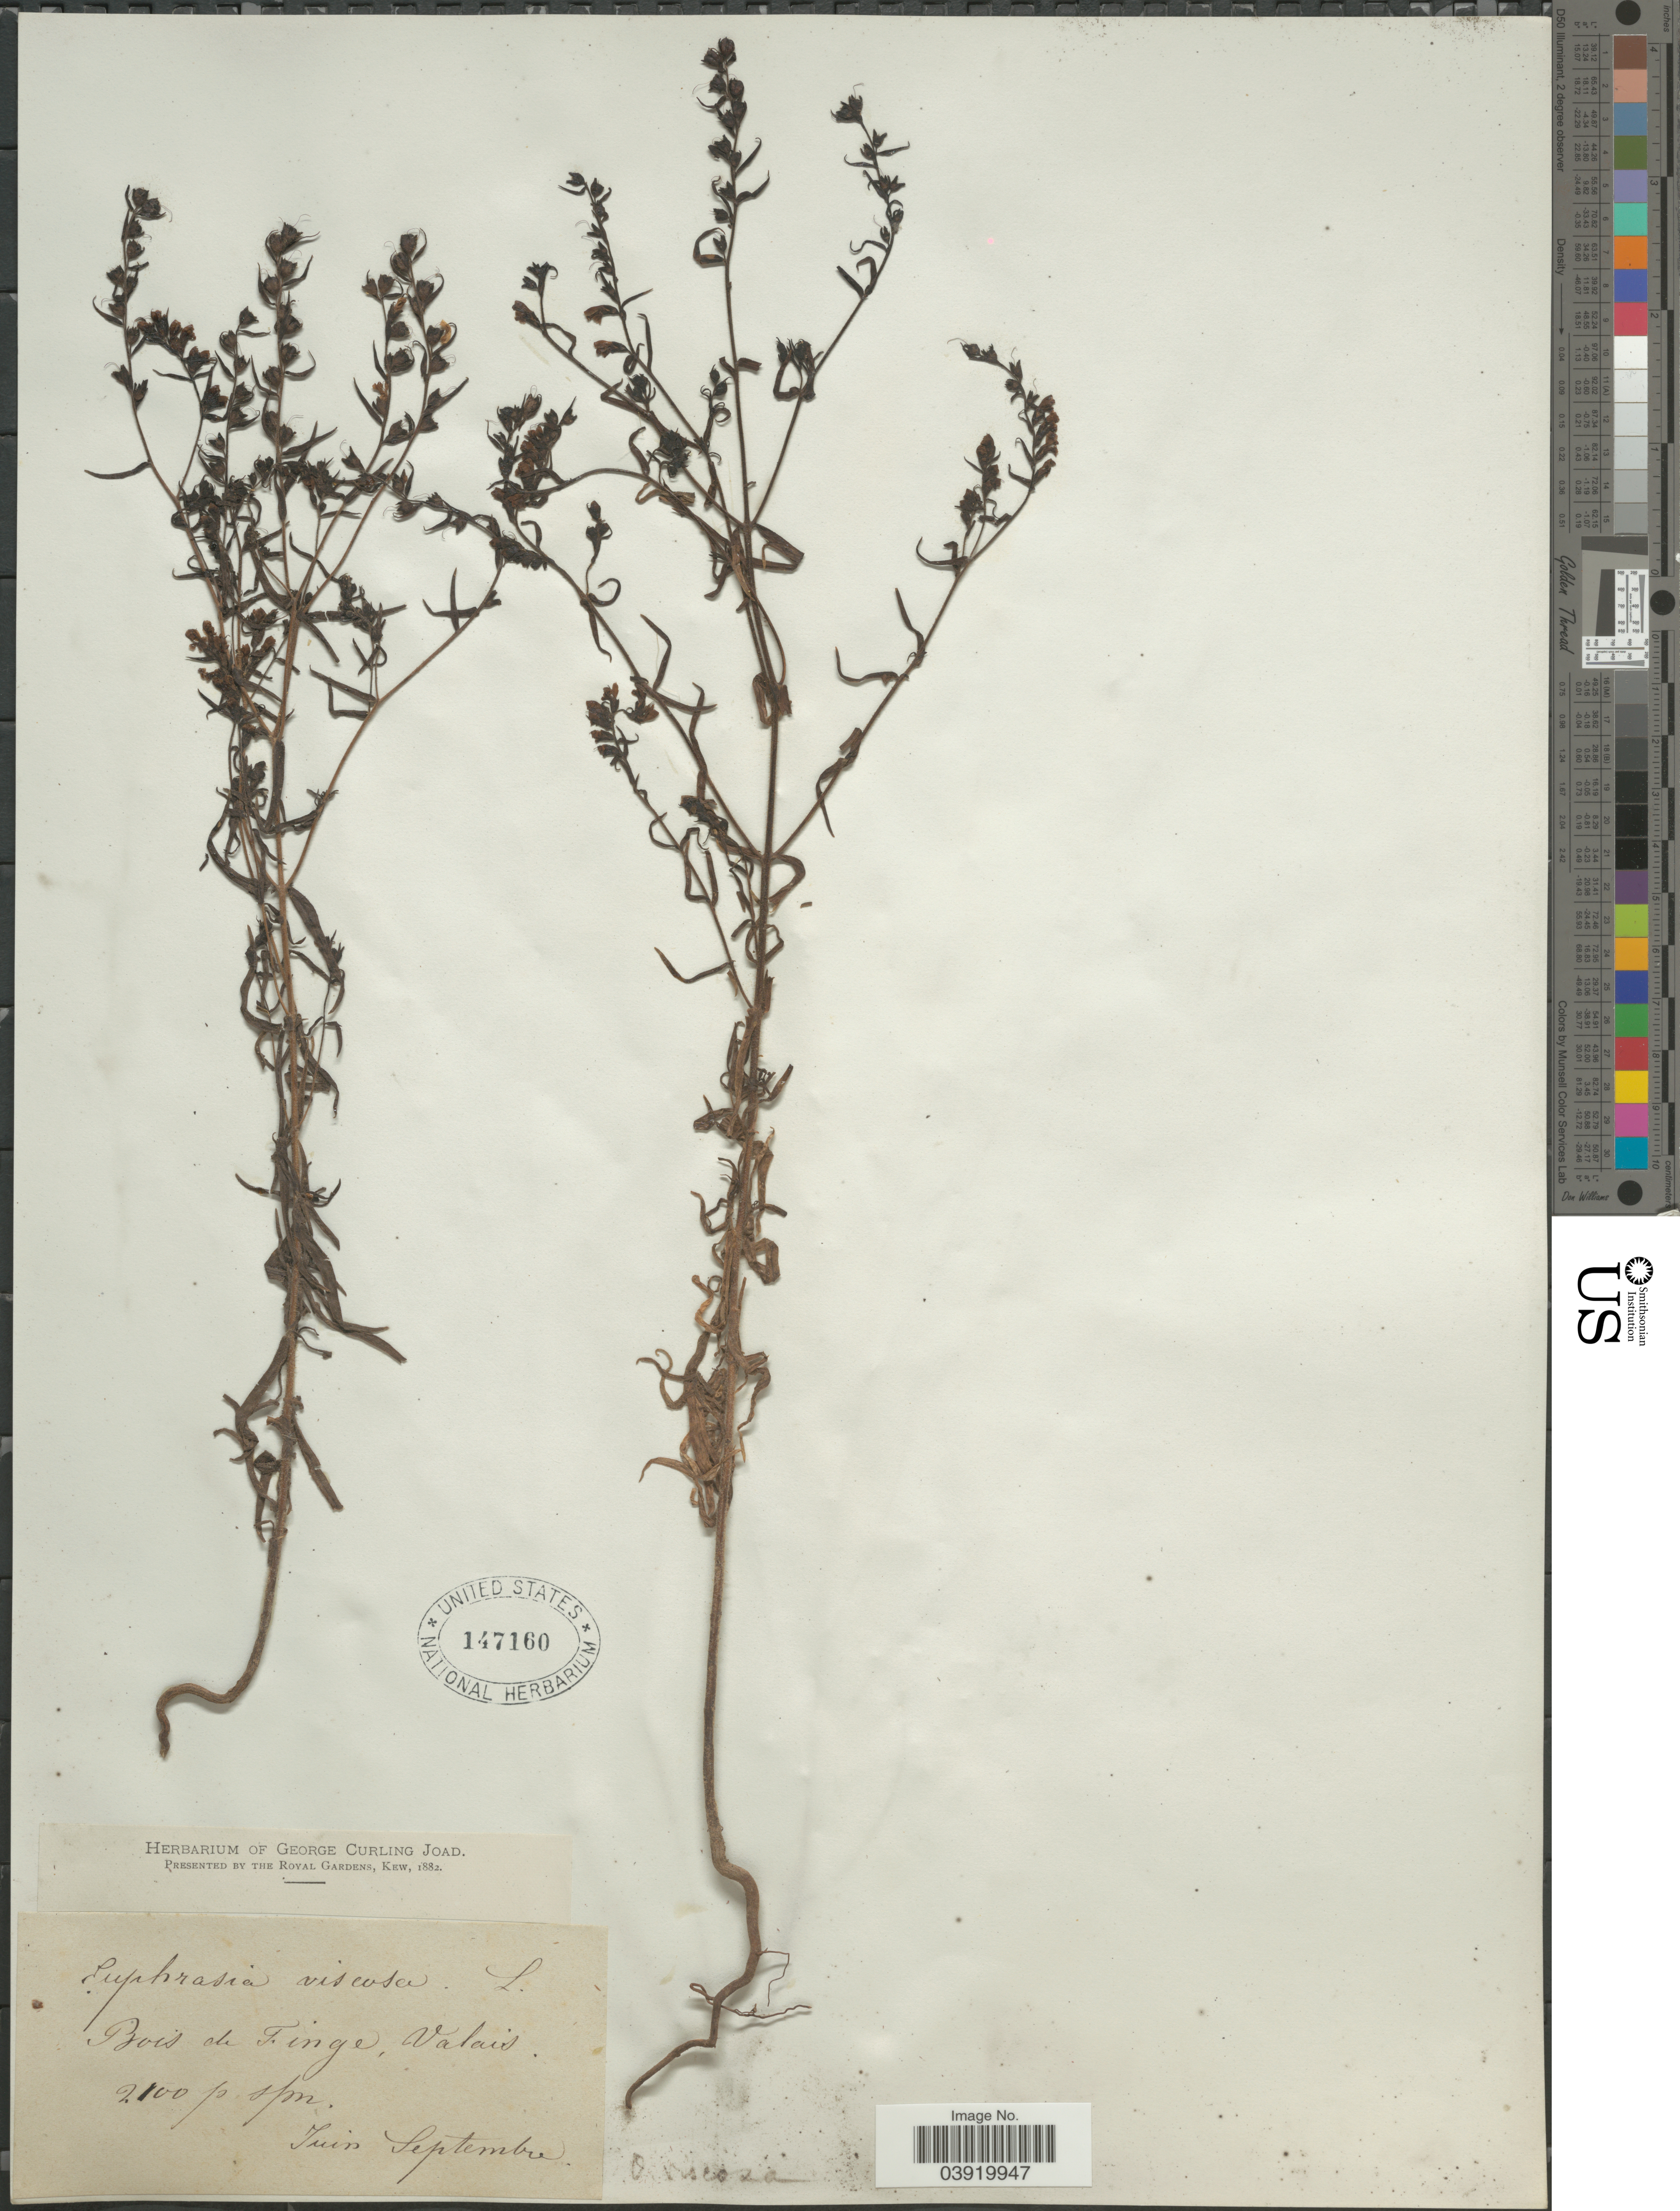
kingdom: Plantae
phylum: Tracheophyta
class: Magnoliopsida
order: Lamiales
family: Orobanchaceae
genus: Odontites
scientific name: Odontites viscosus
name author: (L.) Clairv.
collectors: ex herb. George Curling Joad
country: Switzerland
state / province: Valais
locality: Bois de Tinge.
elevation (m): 640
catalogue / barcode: US 147160